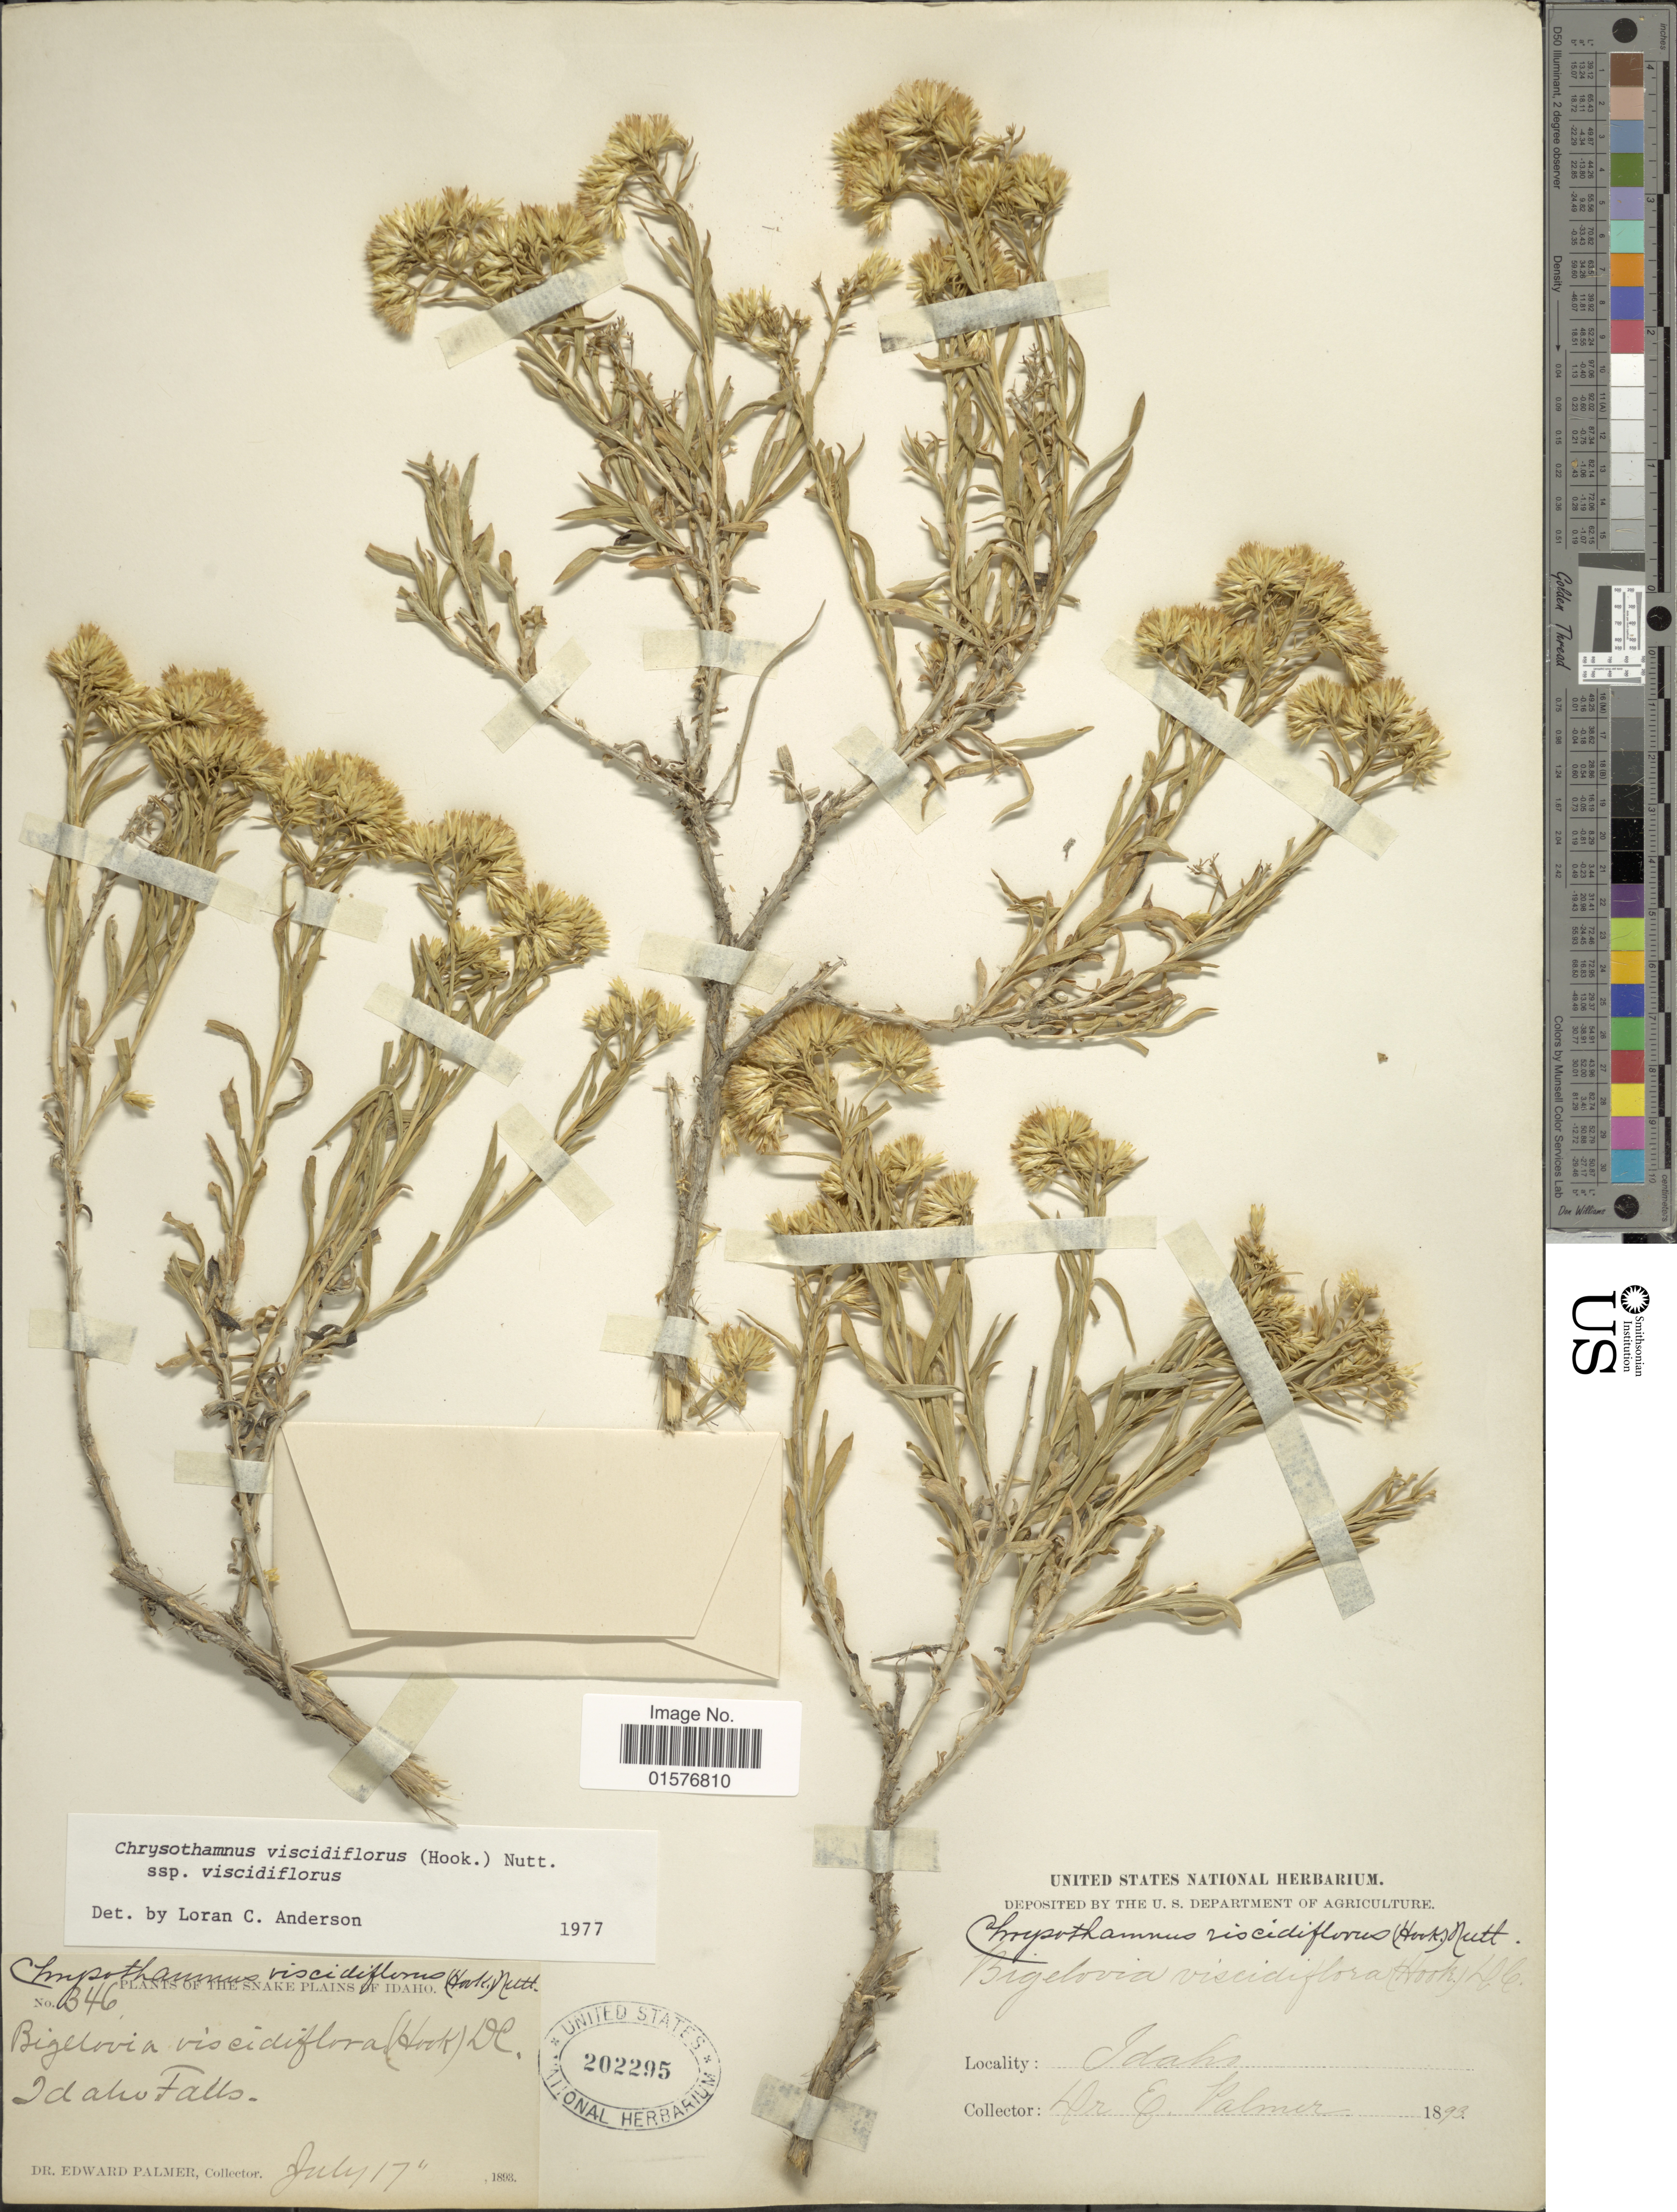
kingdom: Plantae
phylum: Tracheophyta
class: Magnoliopsida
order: Asterales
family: Asteraceae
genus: Chrysothamnus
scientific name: Chrysothamnus viscidiflorus subsp. viscidiflorus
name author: (Hook.) Nutt.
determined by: Urbatsch, Lowell E., Curator (LSU), Louisiana State University (UNITED STATES)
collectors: E. Palmer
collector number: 346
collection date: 1893-07-17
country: United States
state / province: Idaho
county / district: Bonneville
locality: Idaho Falls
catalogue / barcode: US 202295